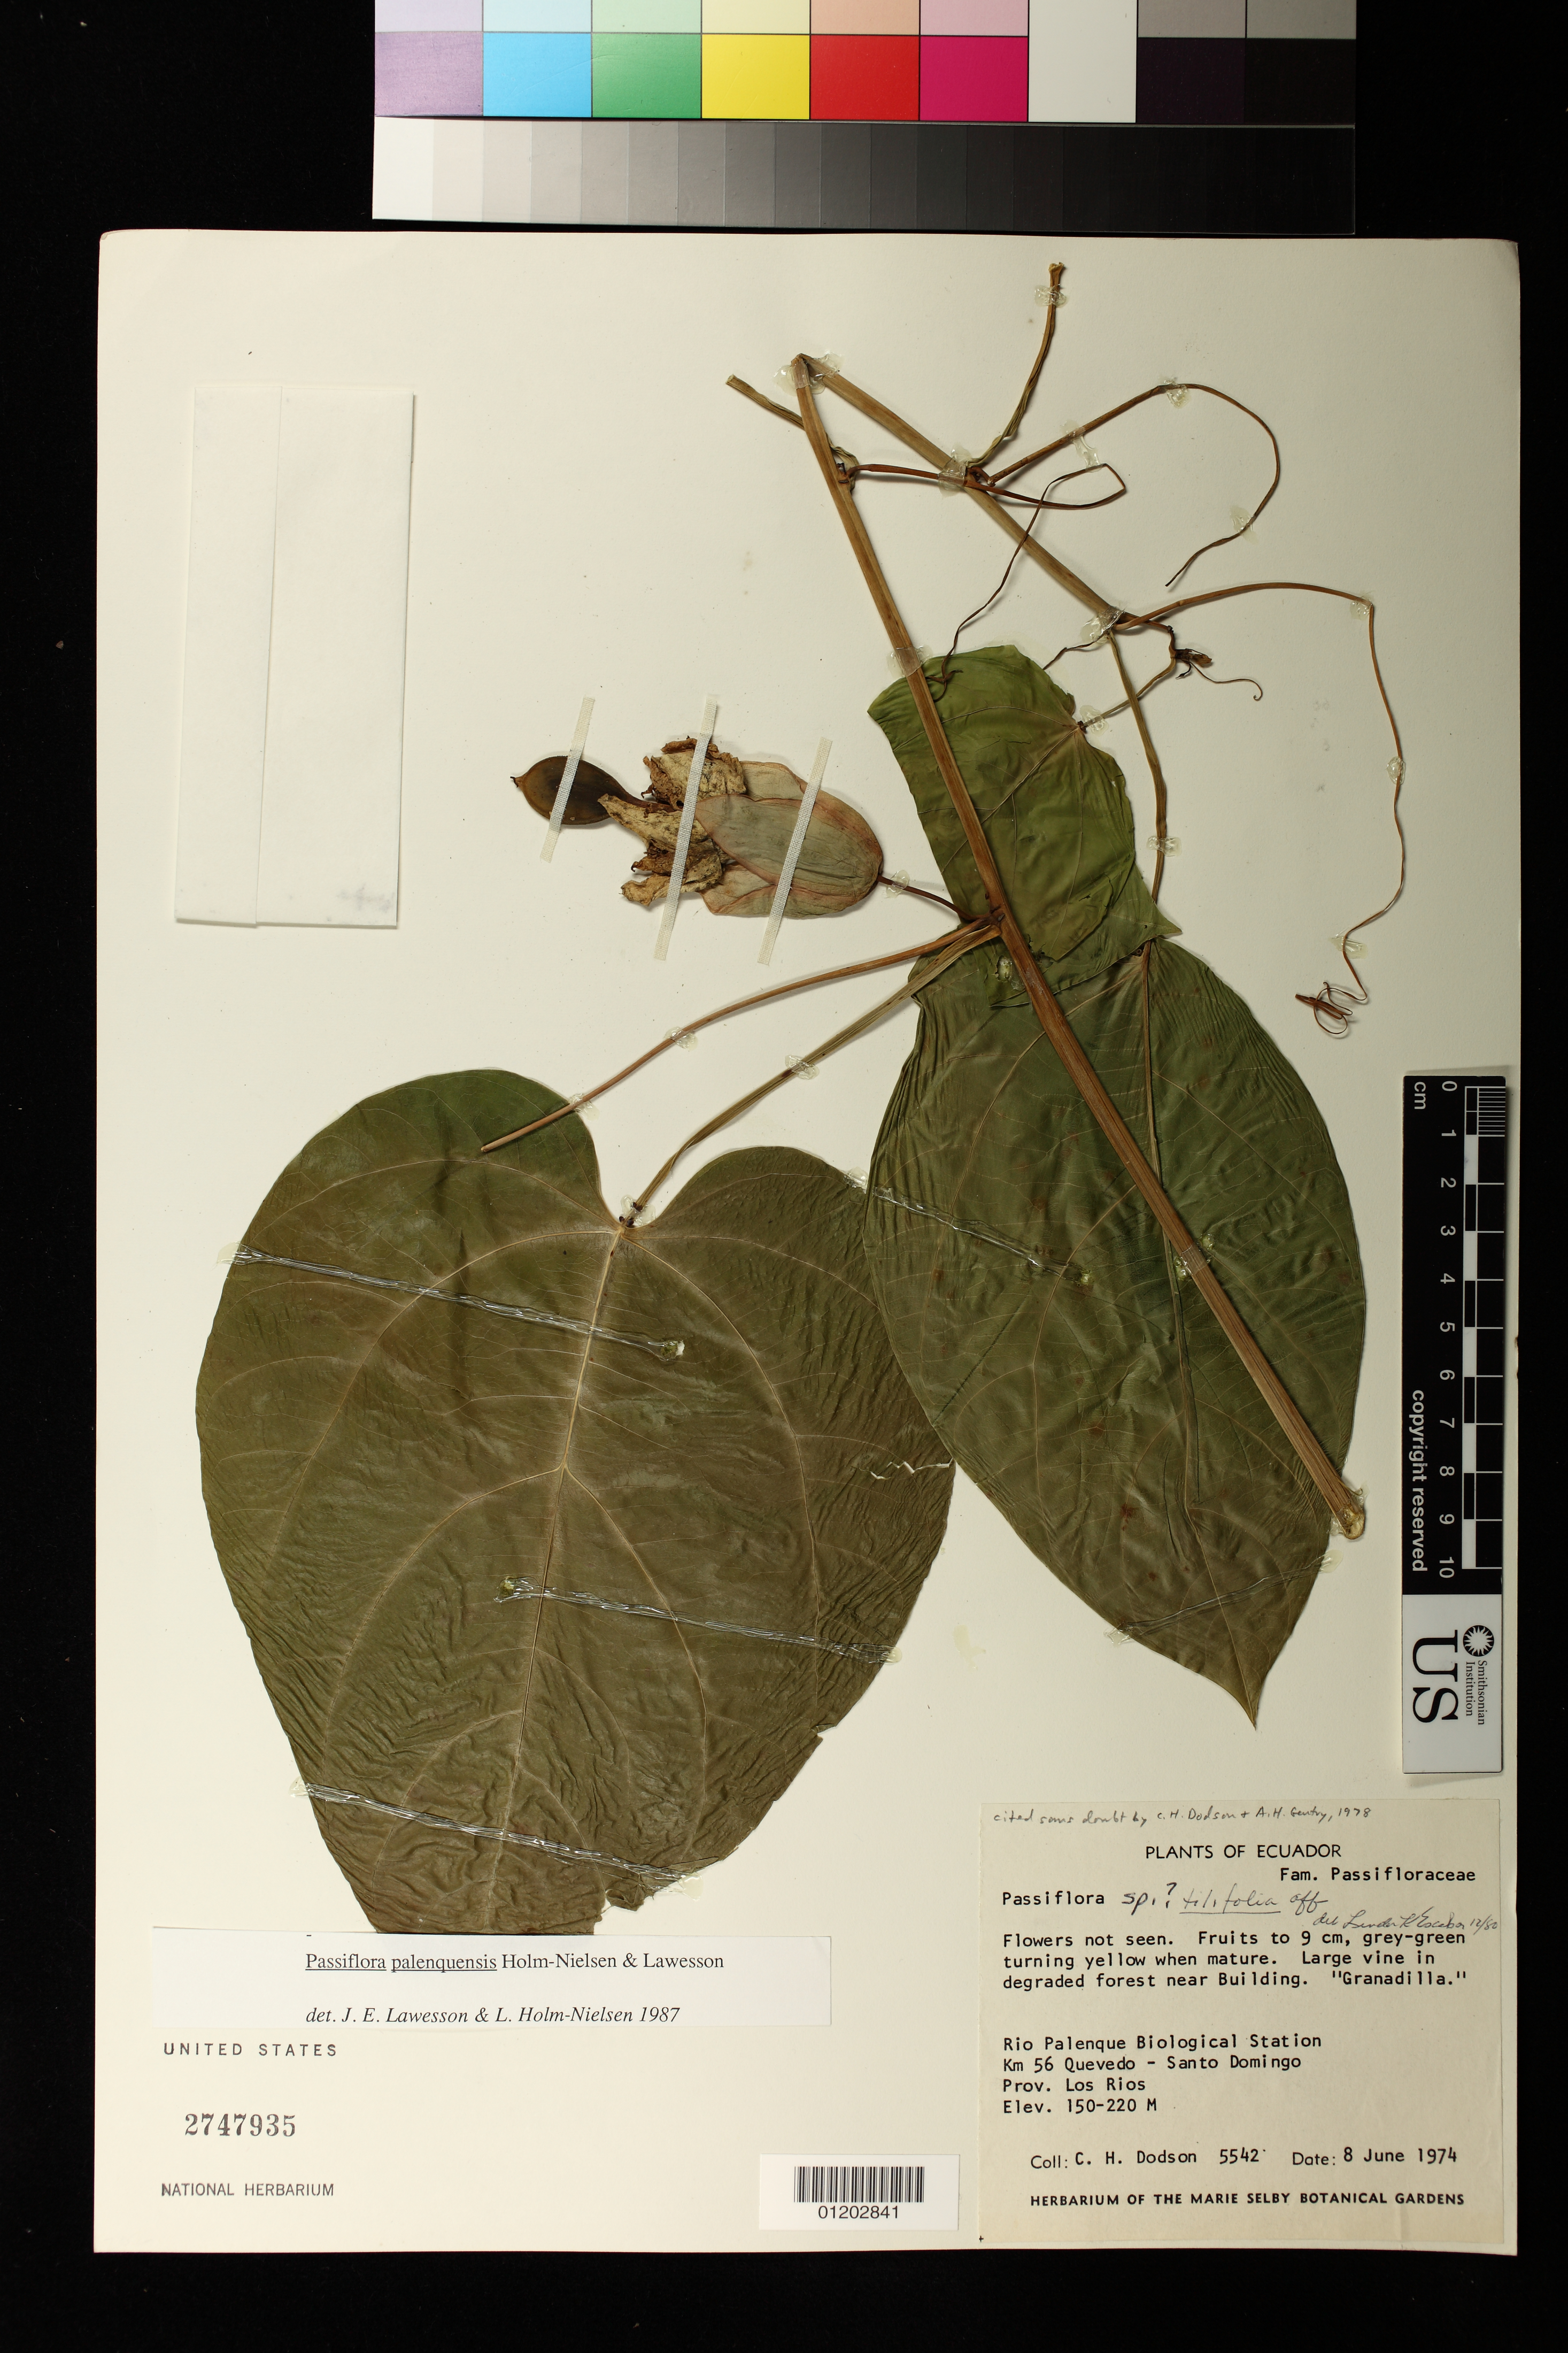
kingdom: Plantae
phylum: Tracheophyta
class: Magnoliopsida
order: Malpighiales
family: Passifloraceae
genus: Passiflora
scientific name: Passiflora palenquensis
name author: Holm-Niels. & Lawesson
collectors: C. H. Dodson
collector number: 5542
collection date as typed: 08 Jun 1974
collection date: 1974-06-08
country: Ecuador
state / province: Los Ríos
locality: Rio palenque Biological station, km 56 Quevedo - Santo Domingo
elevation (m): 150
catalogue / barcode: US 2747935